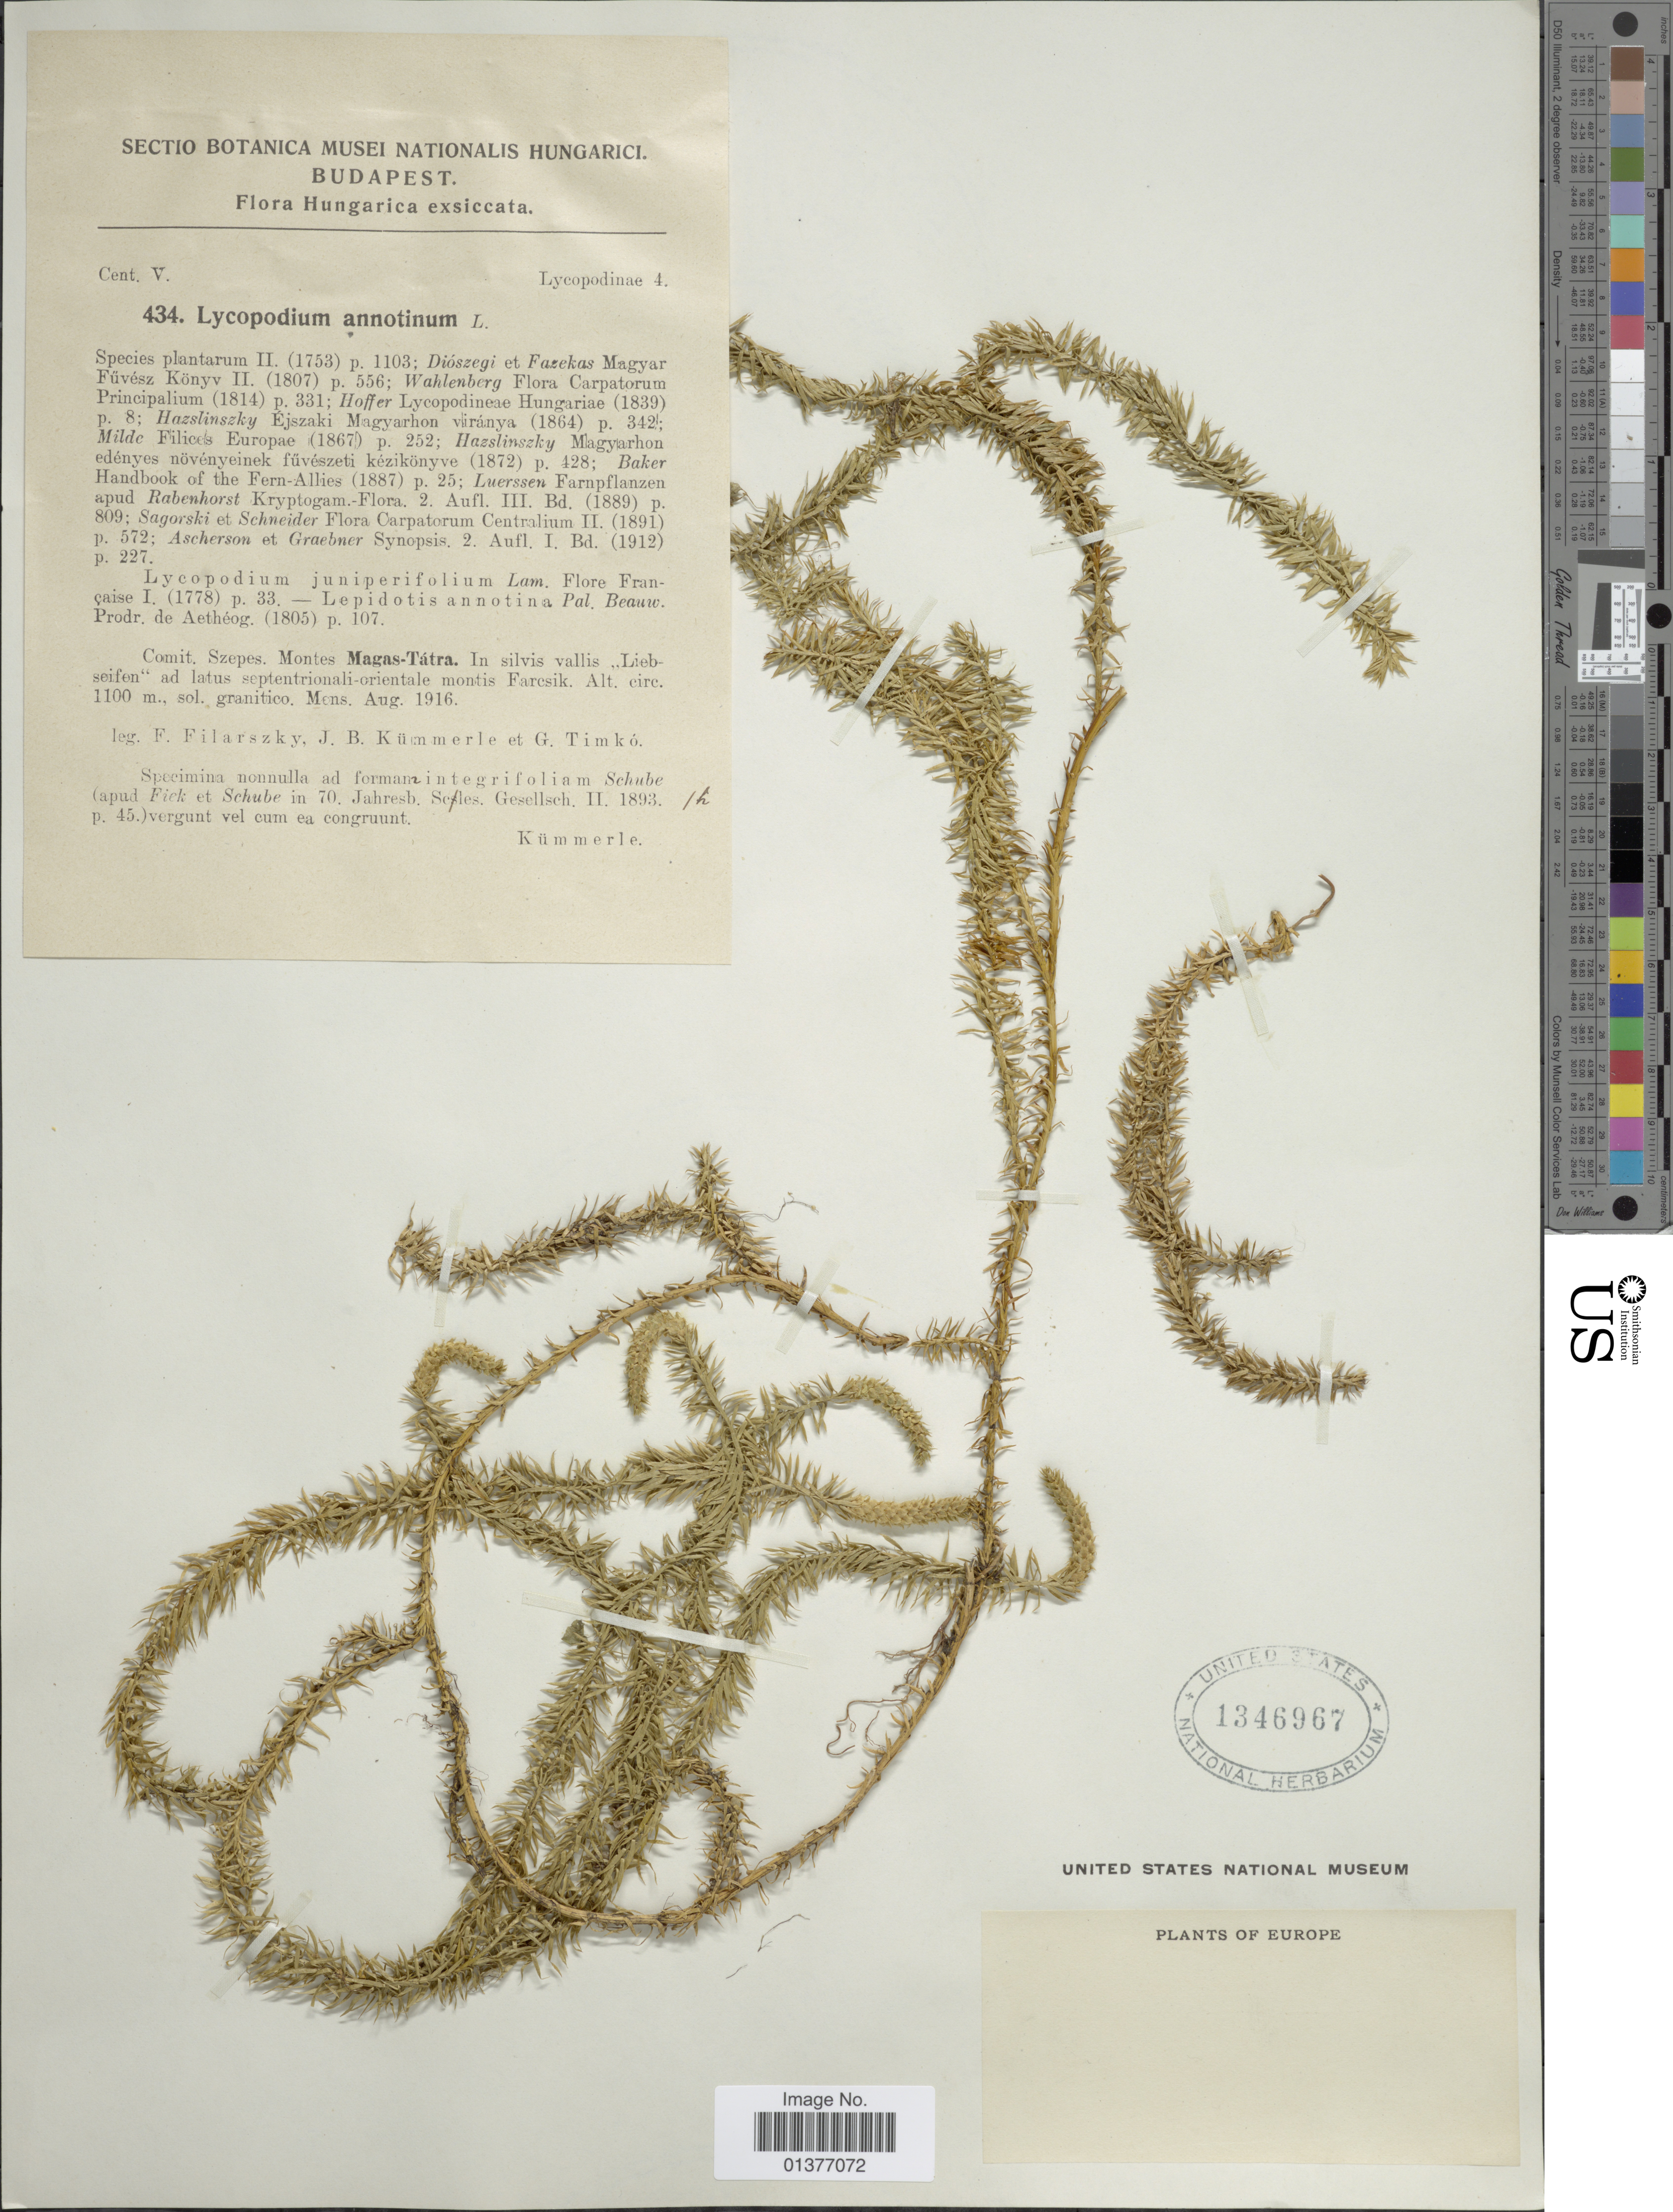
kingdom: Plantae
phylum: Tracheophyta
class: Lycopodiopsida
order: Lycopodiales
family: Lycopodiaceae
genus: Spinulum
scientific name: Spinulum annotinum subsp. annotinum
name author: (L.) A. Haines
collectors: F. Filarszky, J. B. Kümmerle & G. Timko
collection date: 1916-08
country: Hungary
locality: Plants of Europe, Comit, Szepes, Montes Magas-Tátra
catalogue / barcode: US 1346967